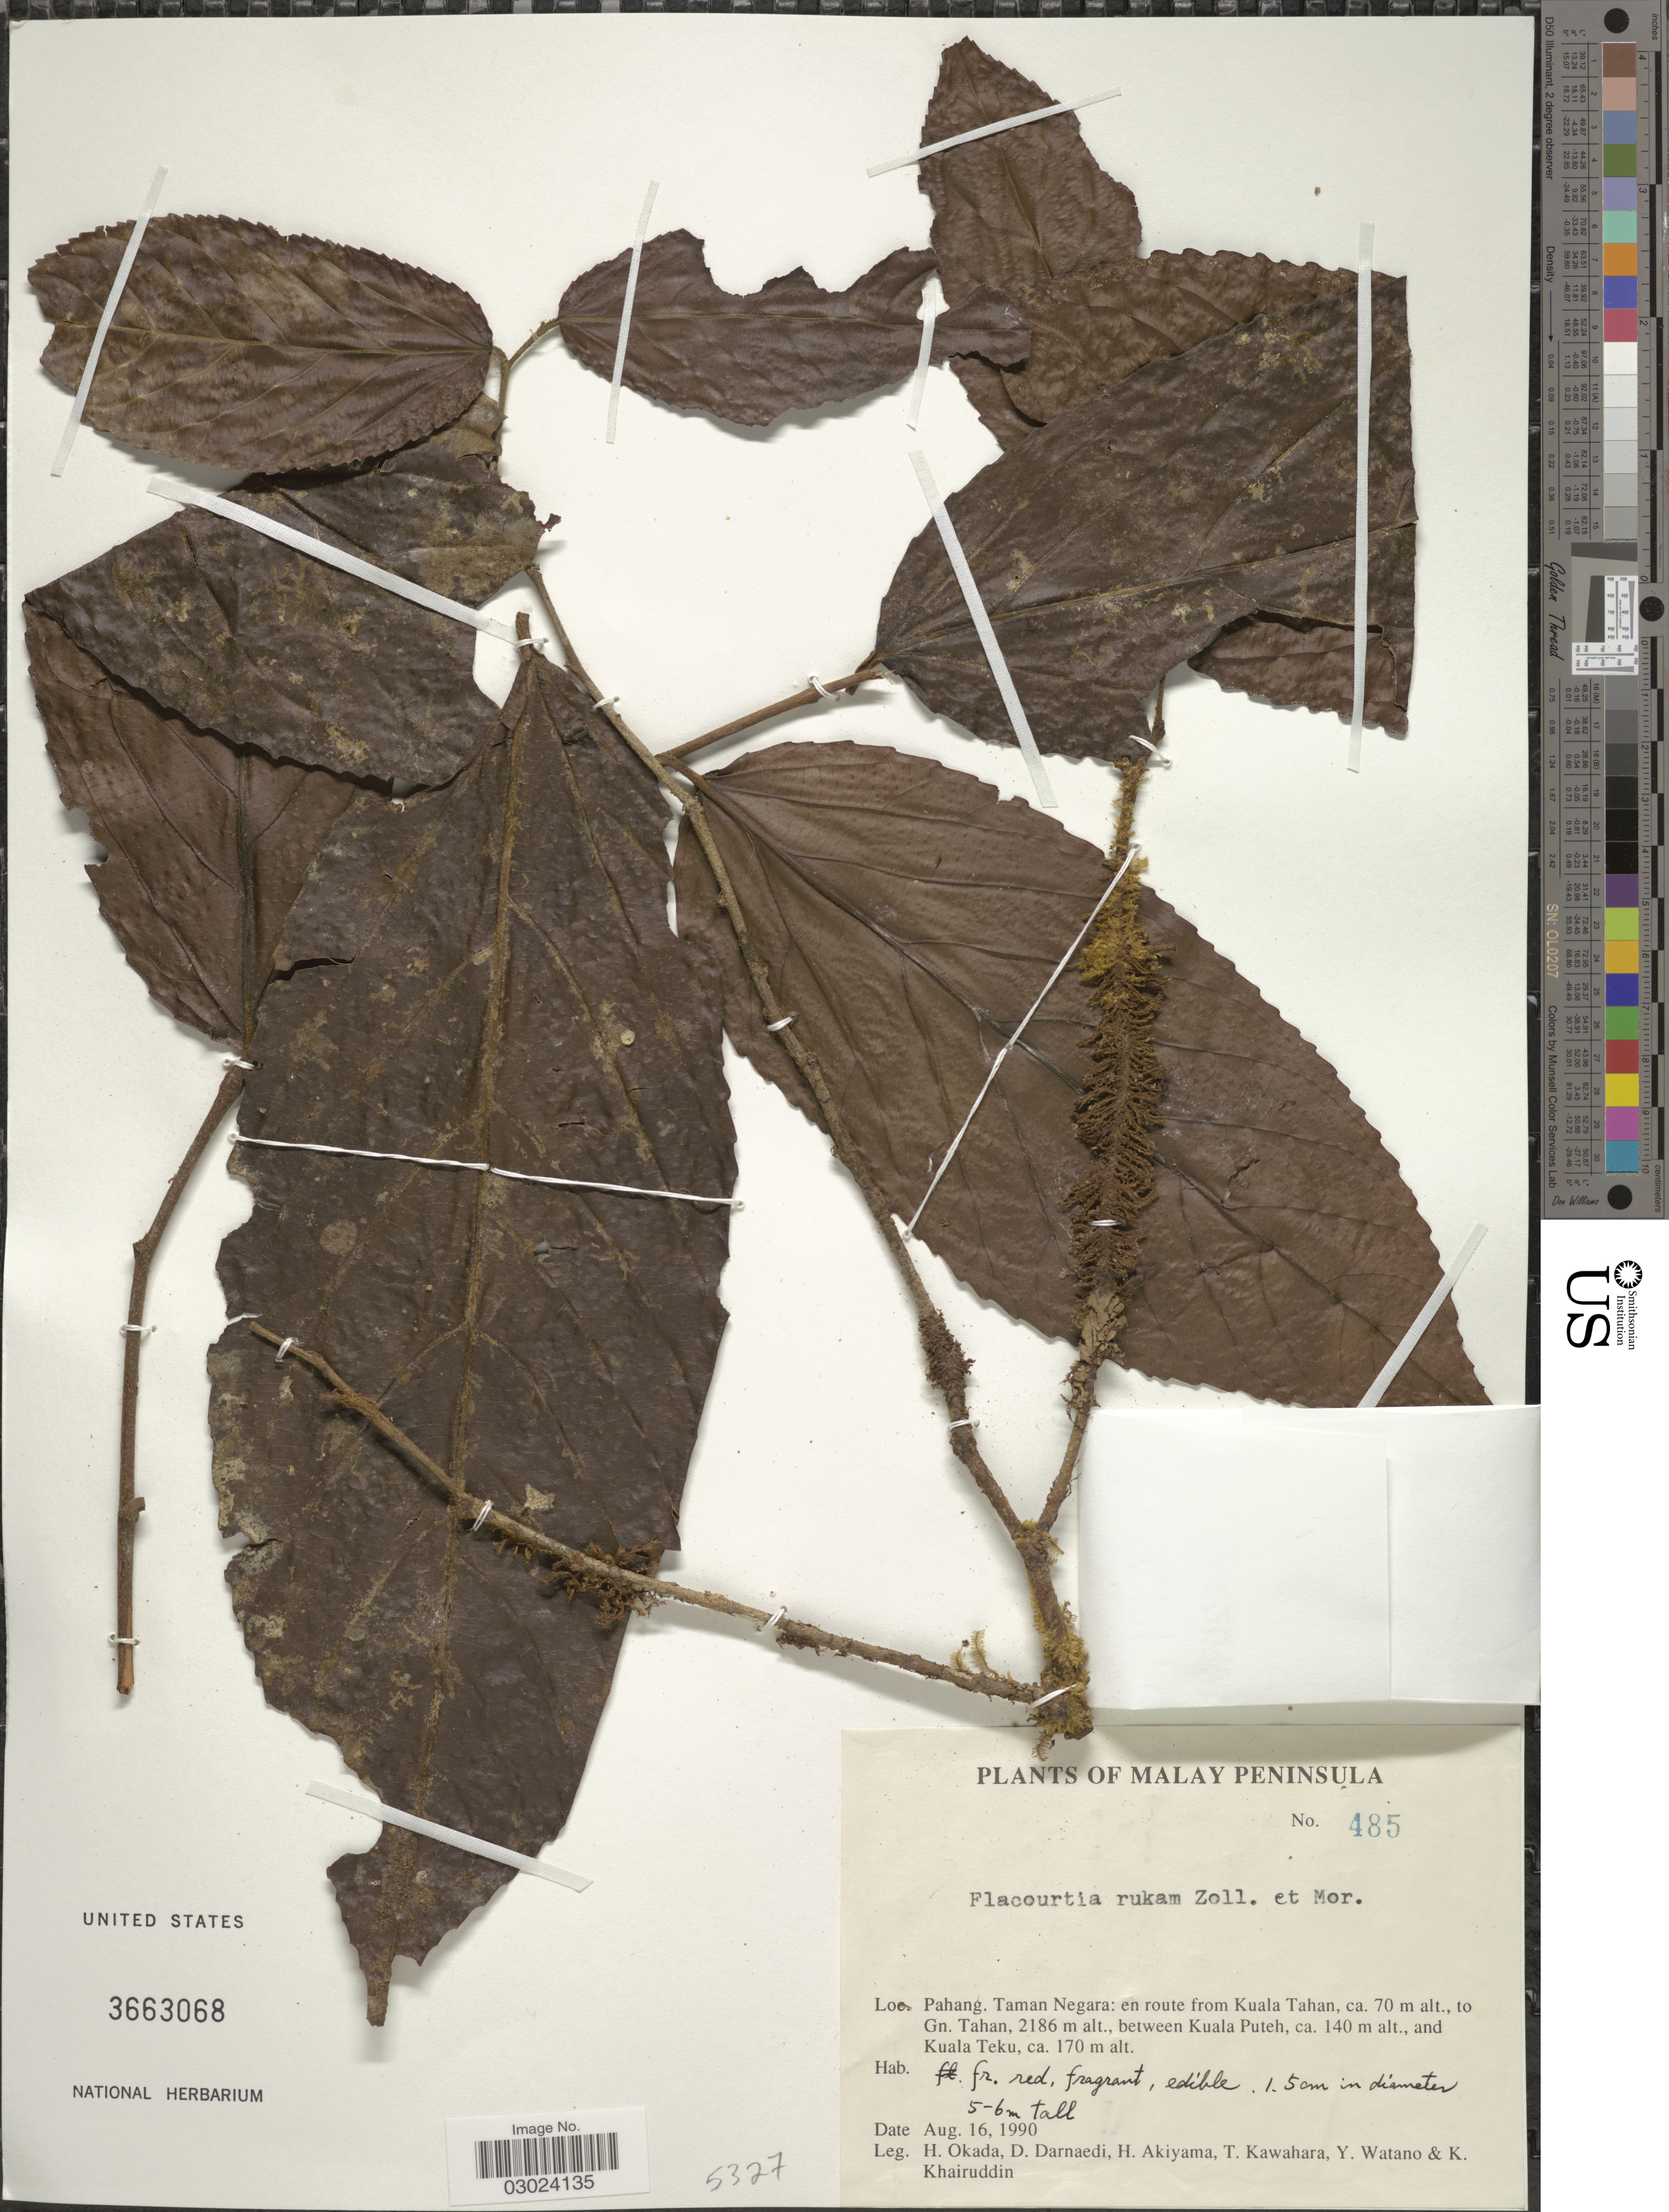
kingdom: Plantae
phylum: Tracheophyta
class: Magnoliopsida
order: Malpighiales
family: Salicaceae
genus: Flacourtia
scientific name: Flacourtia rukam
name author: Zoll. & Moritzi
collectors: H. Okada, D. Darnaedi, H. Akiyama, T. Kawahara & et al.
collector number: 485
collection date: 1990-08-16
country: Malaysia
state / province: Pahang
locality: Malay Peninsula. Pahang. Taman Negara: en route from Kuala Tahan, to Gn. Tahan, between Kuala Puteh and Kuala Teku.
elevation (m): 70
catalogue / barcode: US 3663068